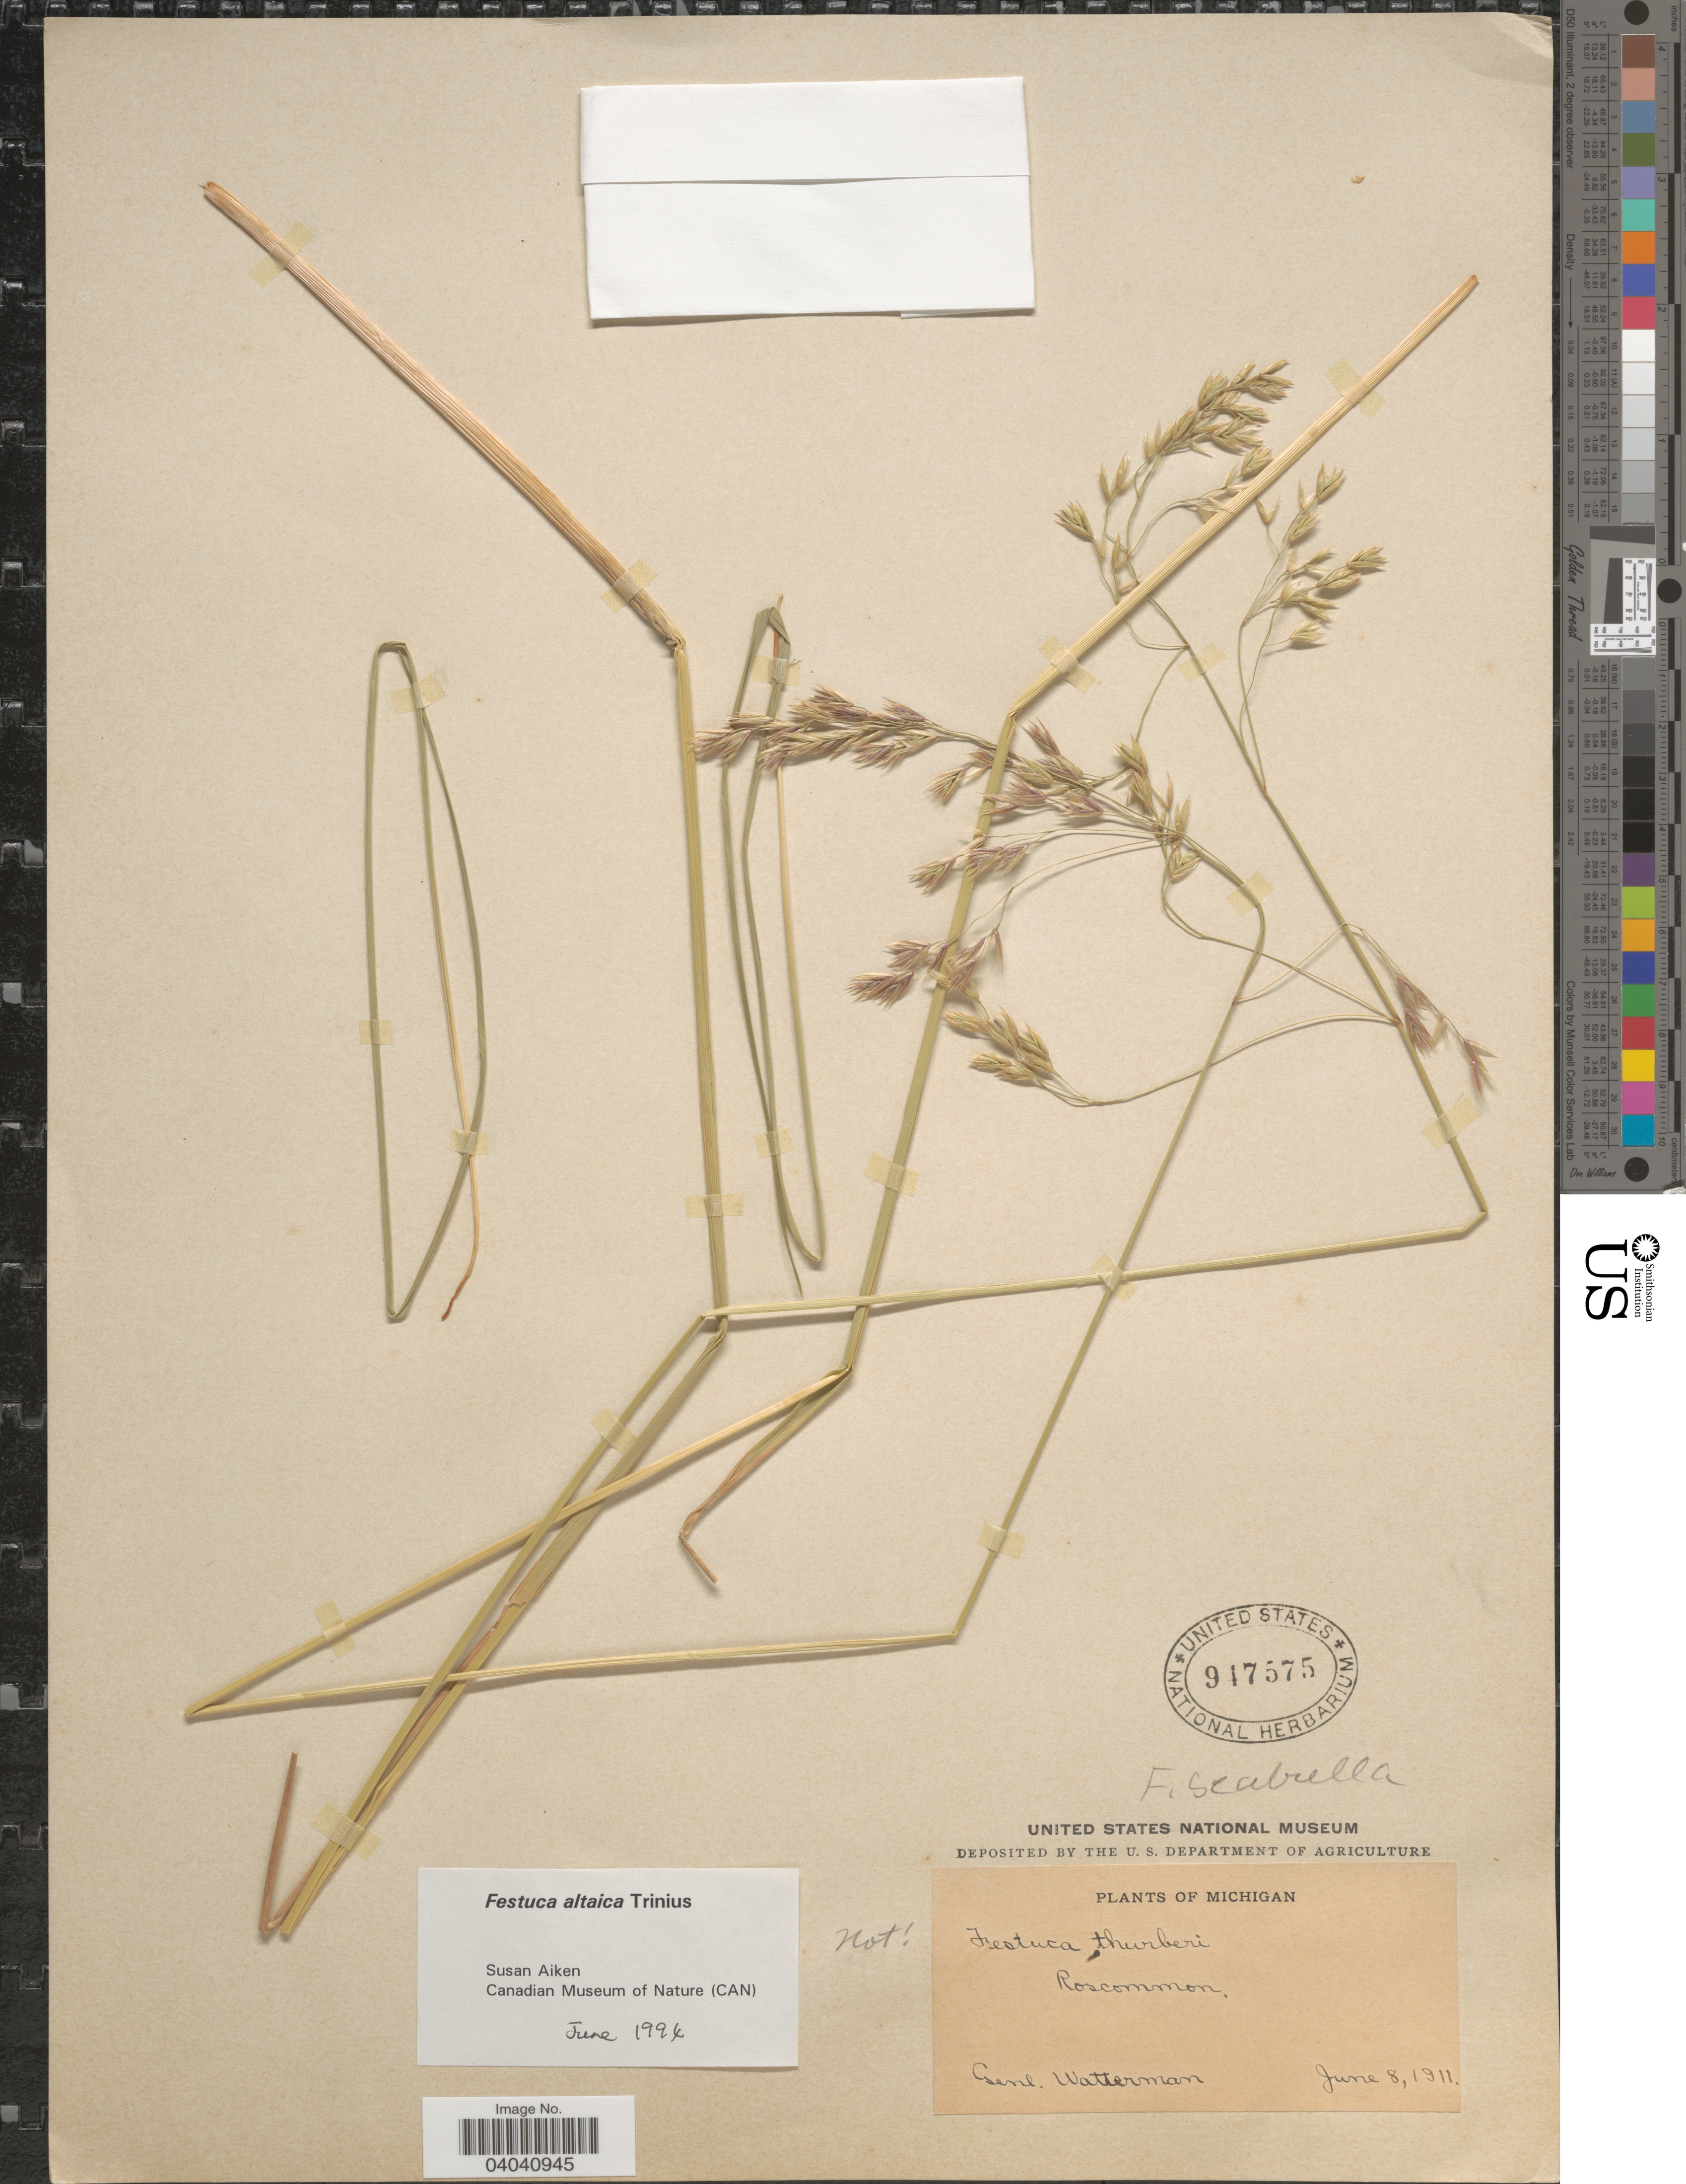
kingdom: Plantae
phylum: Tracheophyta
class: Liliopsida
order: Poales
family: Poaceae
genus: Festuca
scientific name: Festuca altaica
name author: Trin.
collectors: G. Watterman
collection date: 1911-06-08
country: United States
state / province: Michigan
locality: Roscommon. [unsure placement]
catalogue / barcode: US 947575